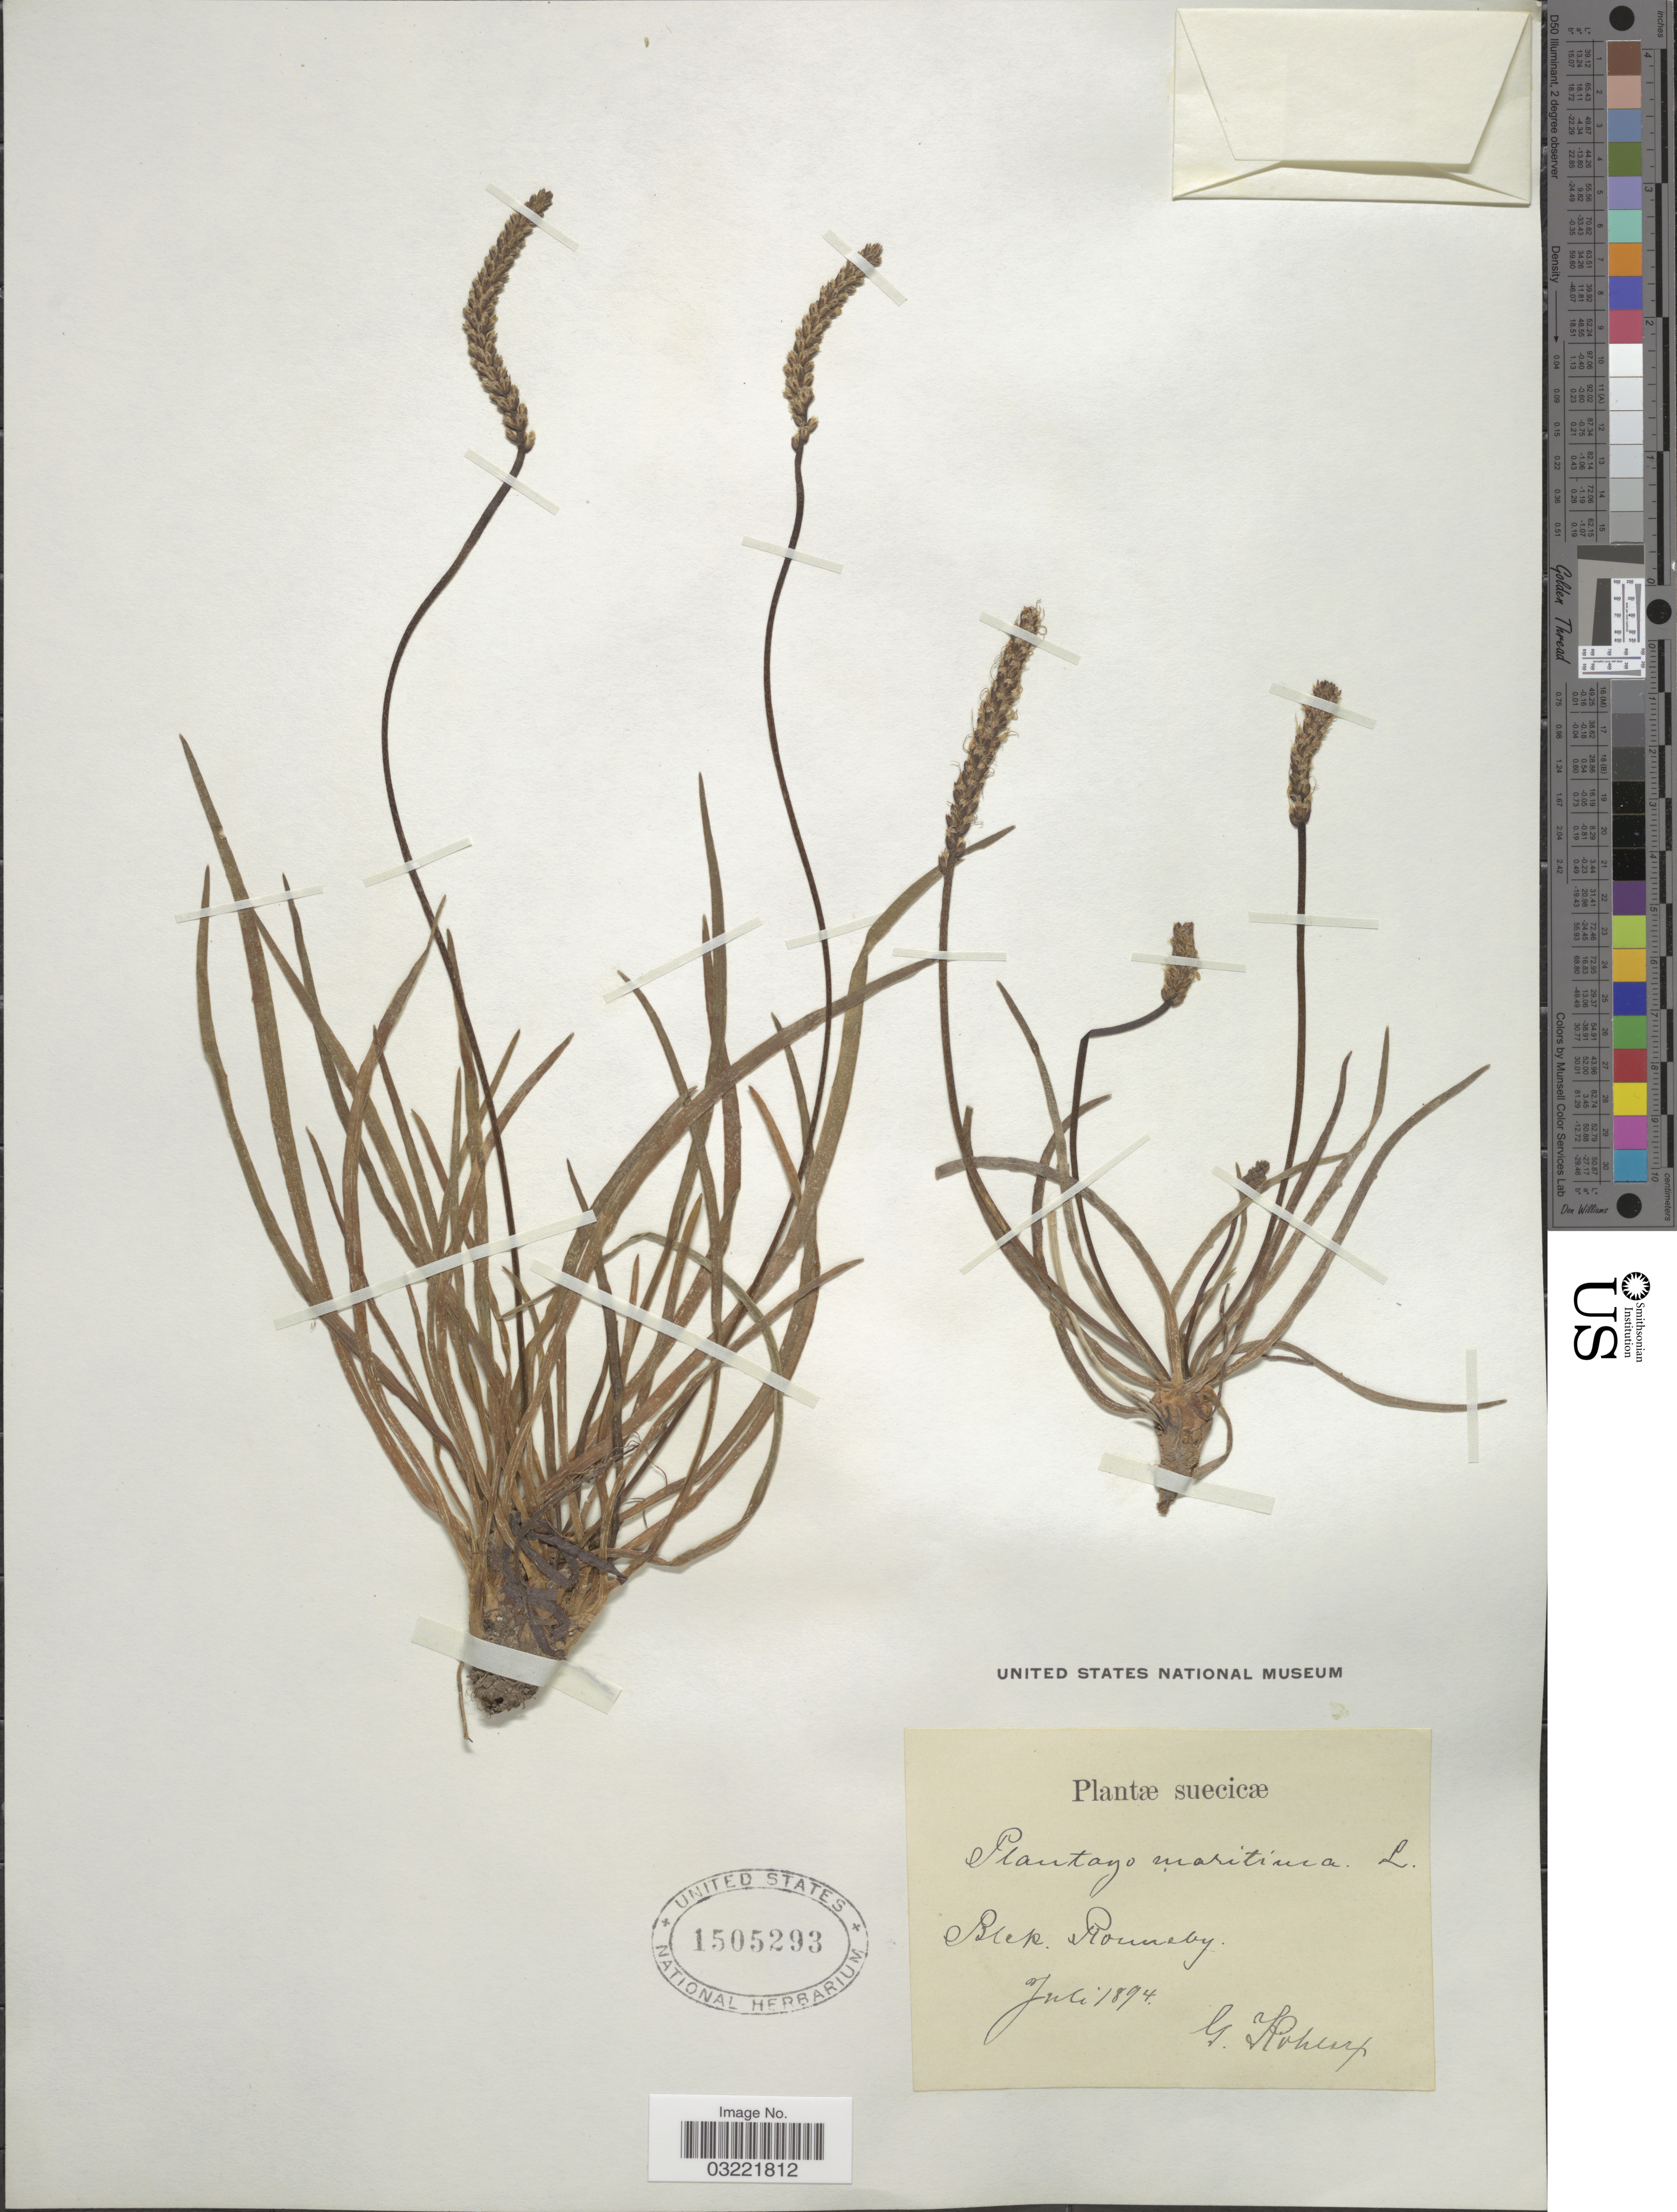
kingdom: Plantae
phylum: Tracheophyta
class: Magnoliopsida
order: Lamiales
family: Plantaginaceae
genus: Plantago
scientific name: Plantago maritima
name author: L.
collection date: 1894-07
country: Sweden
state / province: Blekinge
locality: Suecicæ. Blek. Rouneby.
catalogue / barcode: US 1505293